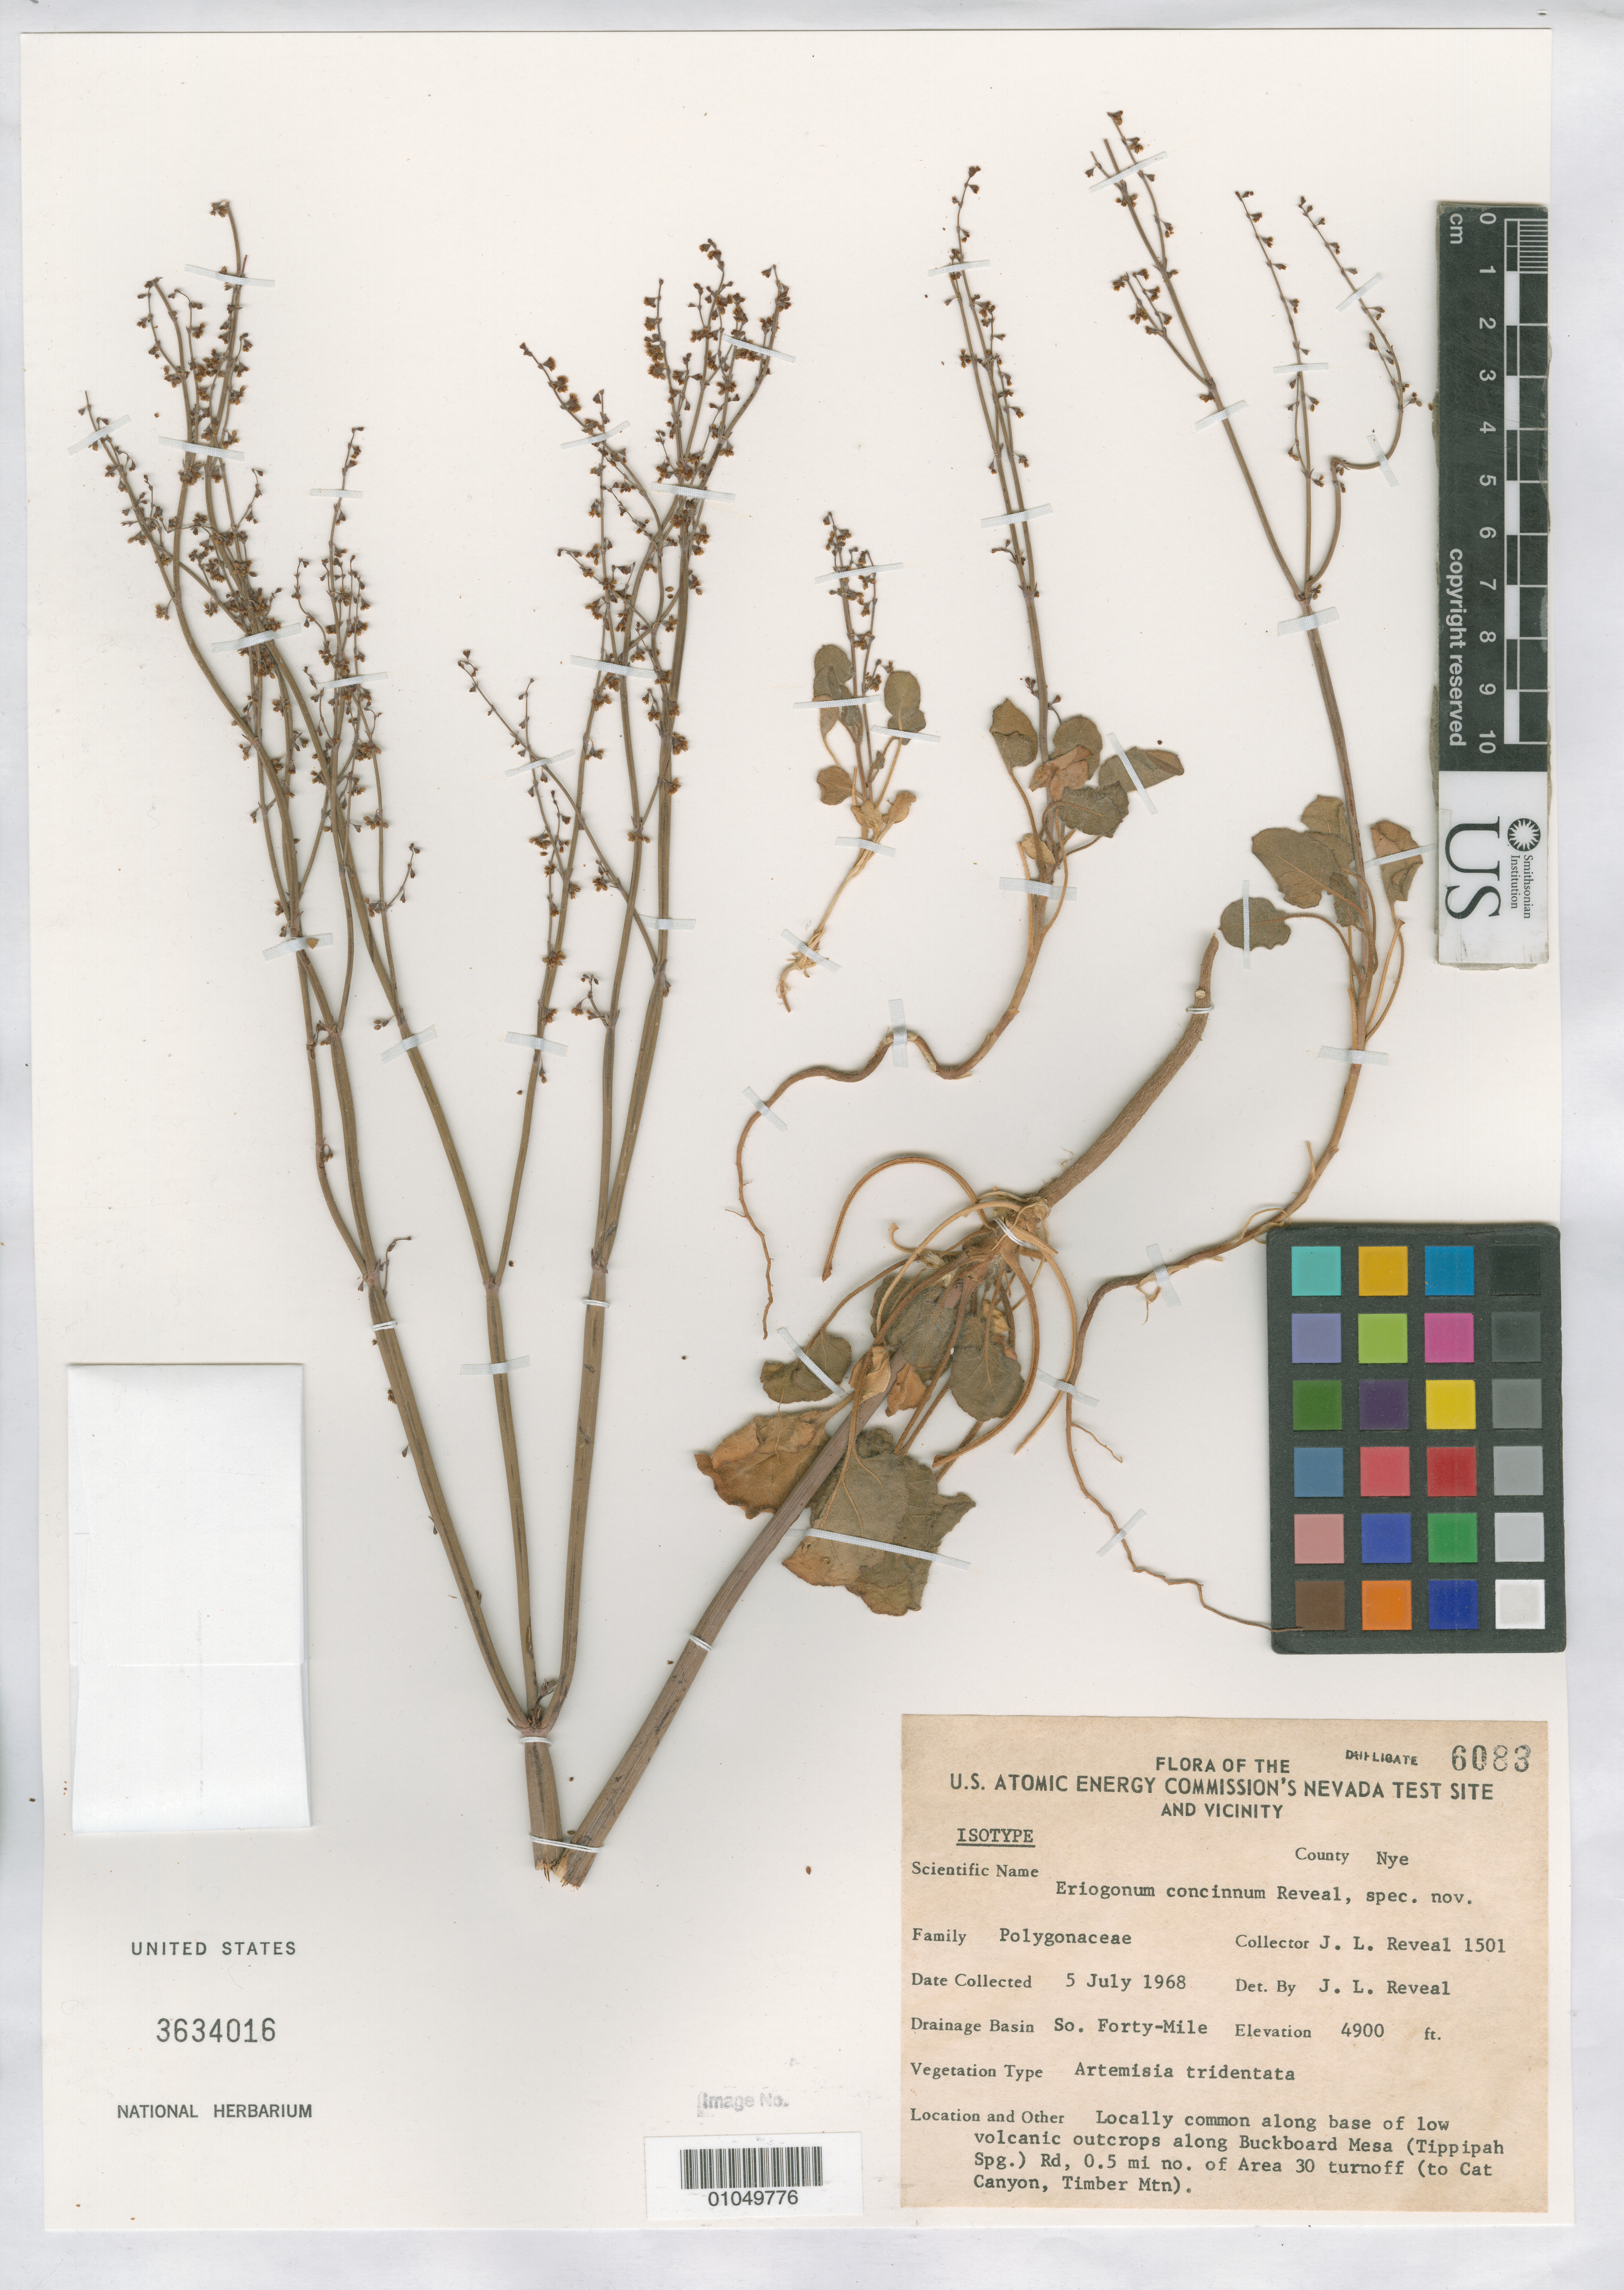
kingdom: Plantae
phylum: Tracheophyta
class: Magnoliopsida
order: Caryophyllales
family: Polygonaceae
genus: Eriogonum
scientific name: Eriogonum concinnum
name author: Reveal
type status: Isotype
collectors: J. L. Reveal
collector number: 1501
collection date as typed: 05 Jul 1968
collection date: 1968-07-05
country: United States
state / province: Nevada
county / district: Nye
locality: Nevada test site and vicinity, So.Forty-Mile, along Buckboard Mesa (Tippipah Spg.) Rd., 0.5 mi. N of Area 30 turnoff (to Cat Canyon, Timber Mtn.).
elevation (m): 1494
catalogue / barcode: US 3634016